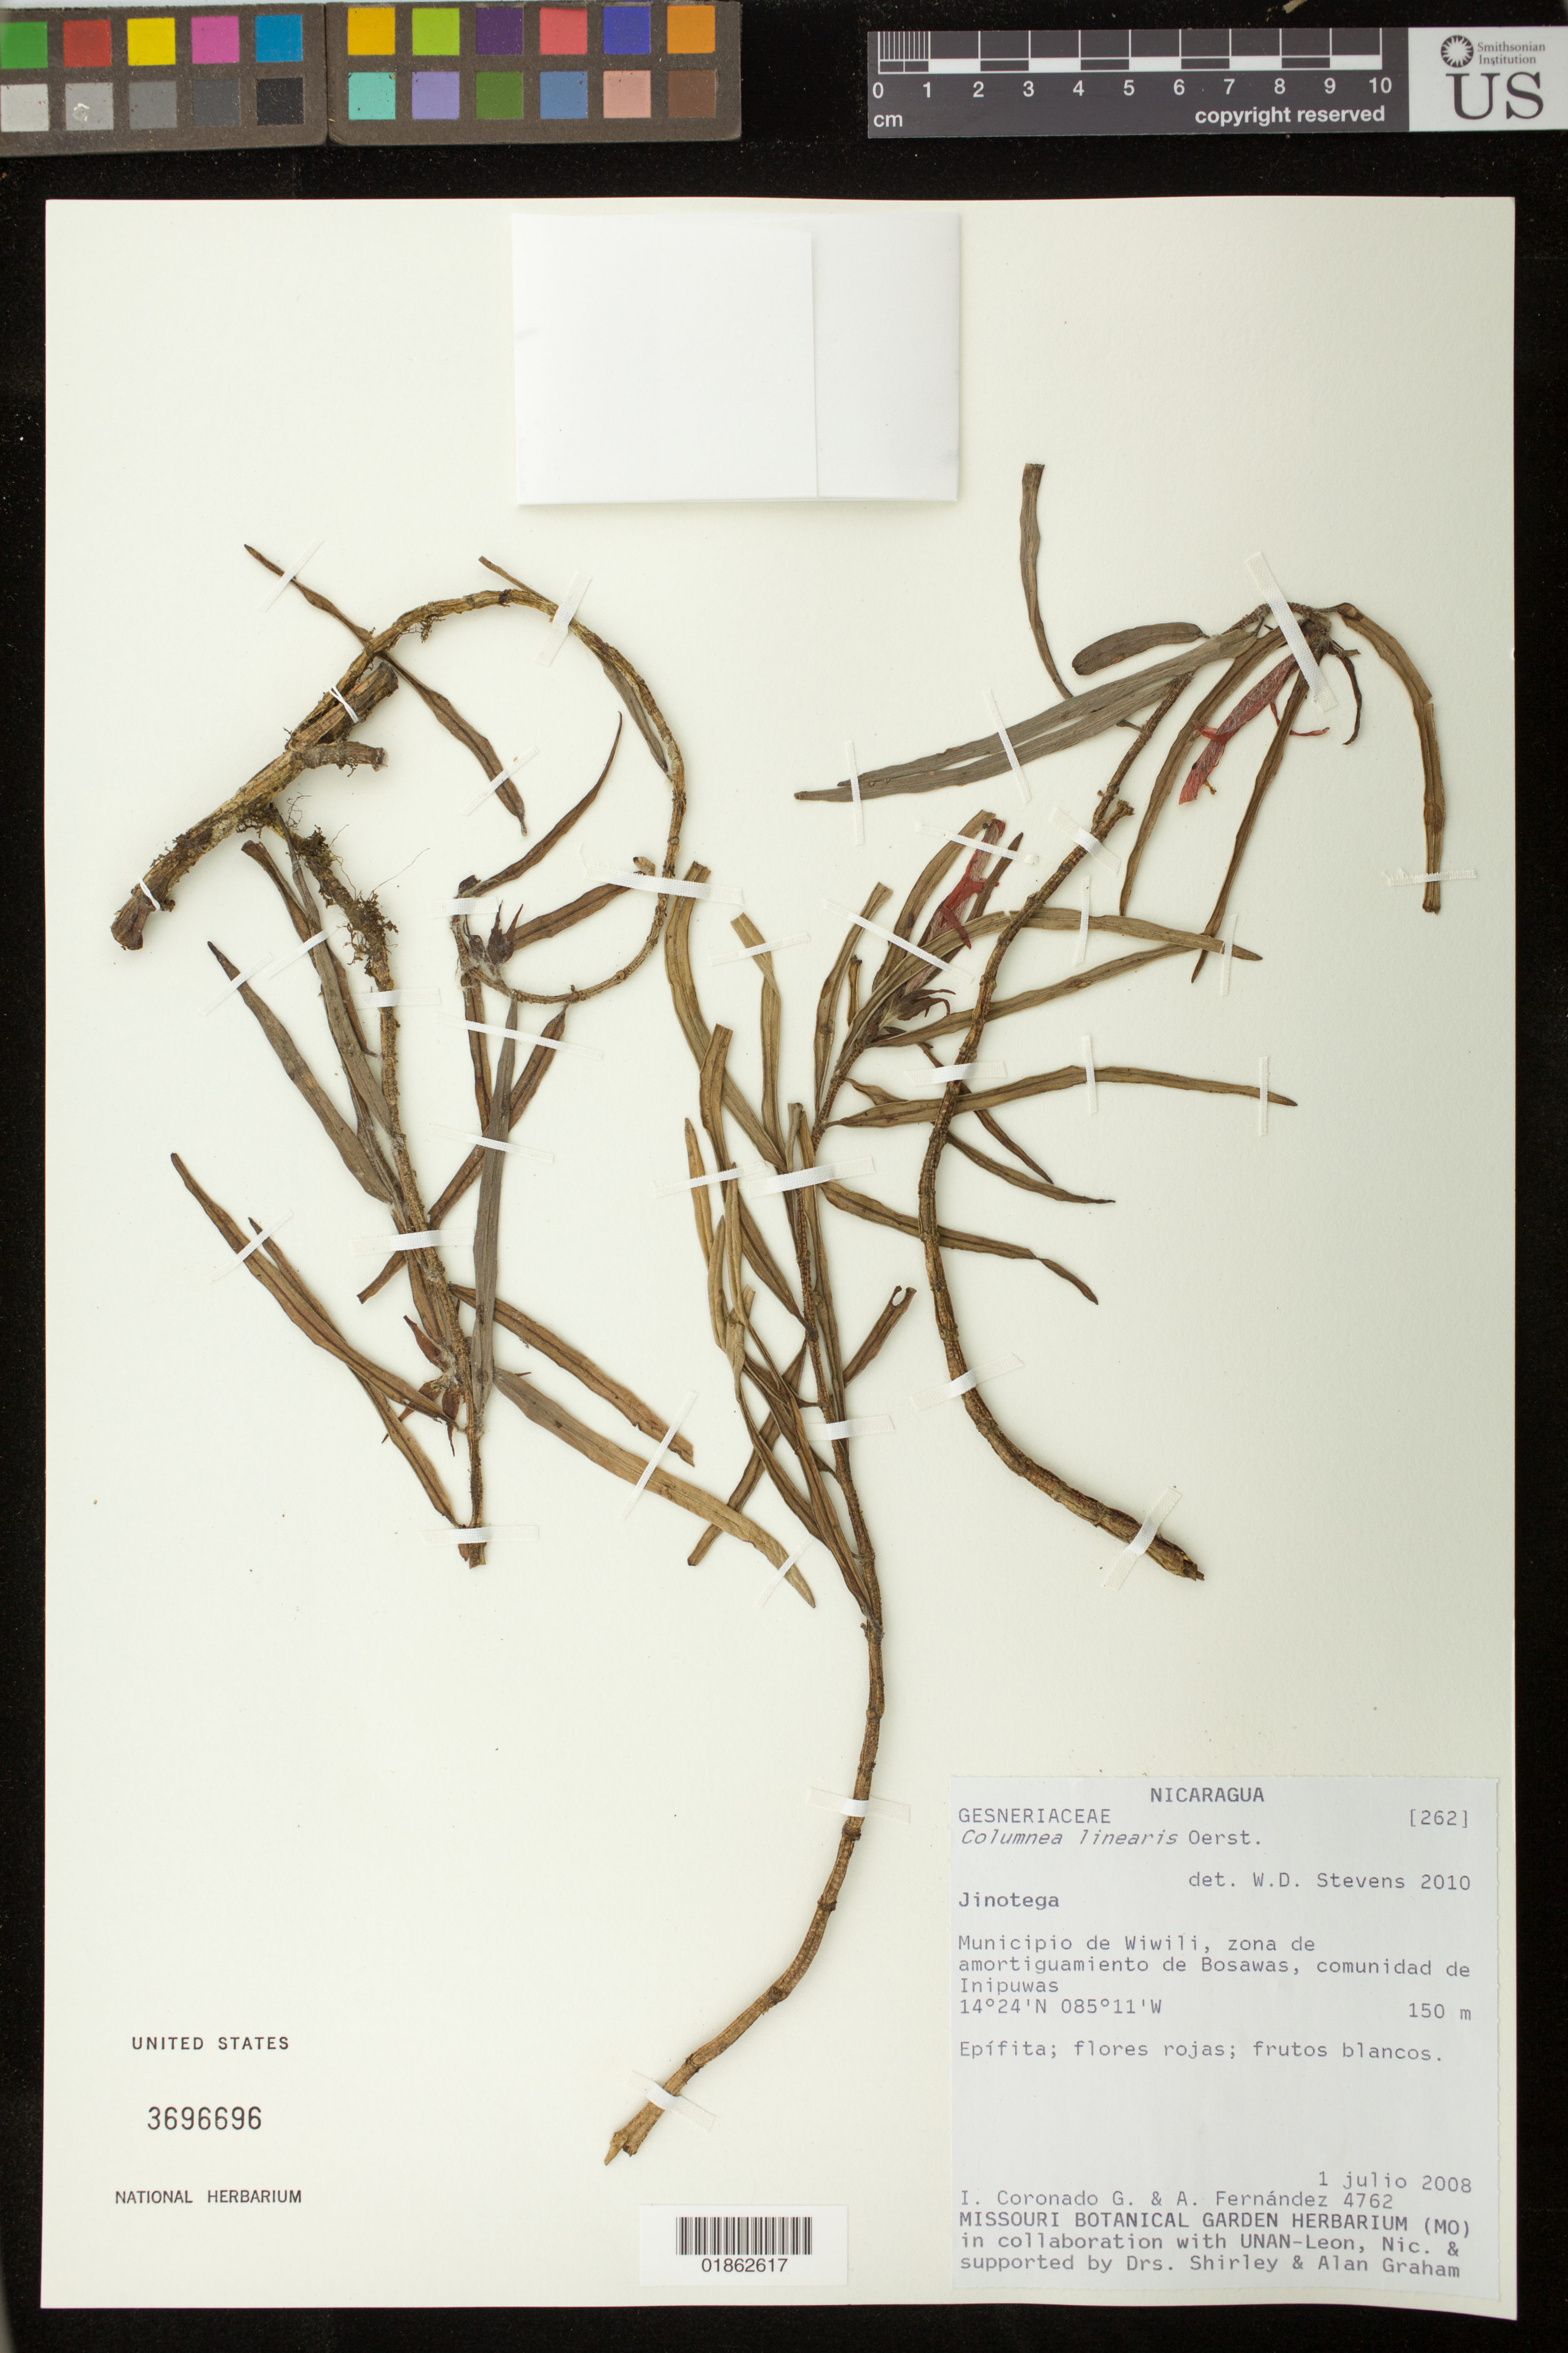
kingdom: Plantae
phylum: Tracheophyta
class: Magnoliopsida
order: Lamiales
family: Gesneriaceae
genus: Columnea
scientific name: Columnea linearis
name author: Oerst.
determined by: Stevens, W. Douglas, Missouri Botanical Garden (MO)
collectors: I. Coronado, A. Fernández, O. Fernandez & C. Fernandez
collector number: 4762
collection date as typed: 1 julio 2008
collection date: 2008-07-01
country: Nicaragua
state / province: Jinotega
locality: Municipio de Wiwili, zona de amortiguamiento de Bosawas, comunidad de Inipuwas.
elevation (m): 150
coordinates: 14 24 N, 085 11 W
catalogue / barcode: US 3696696